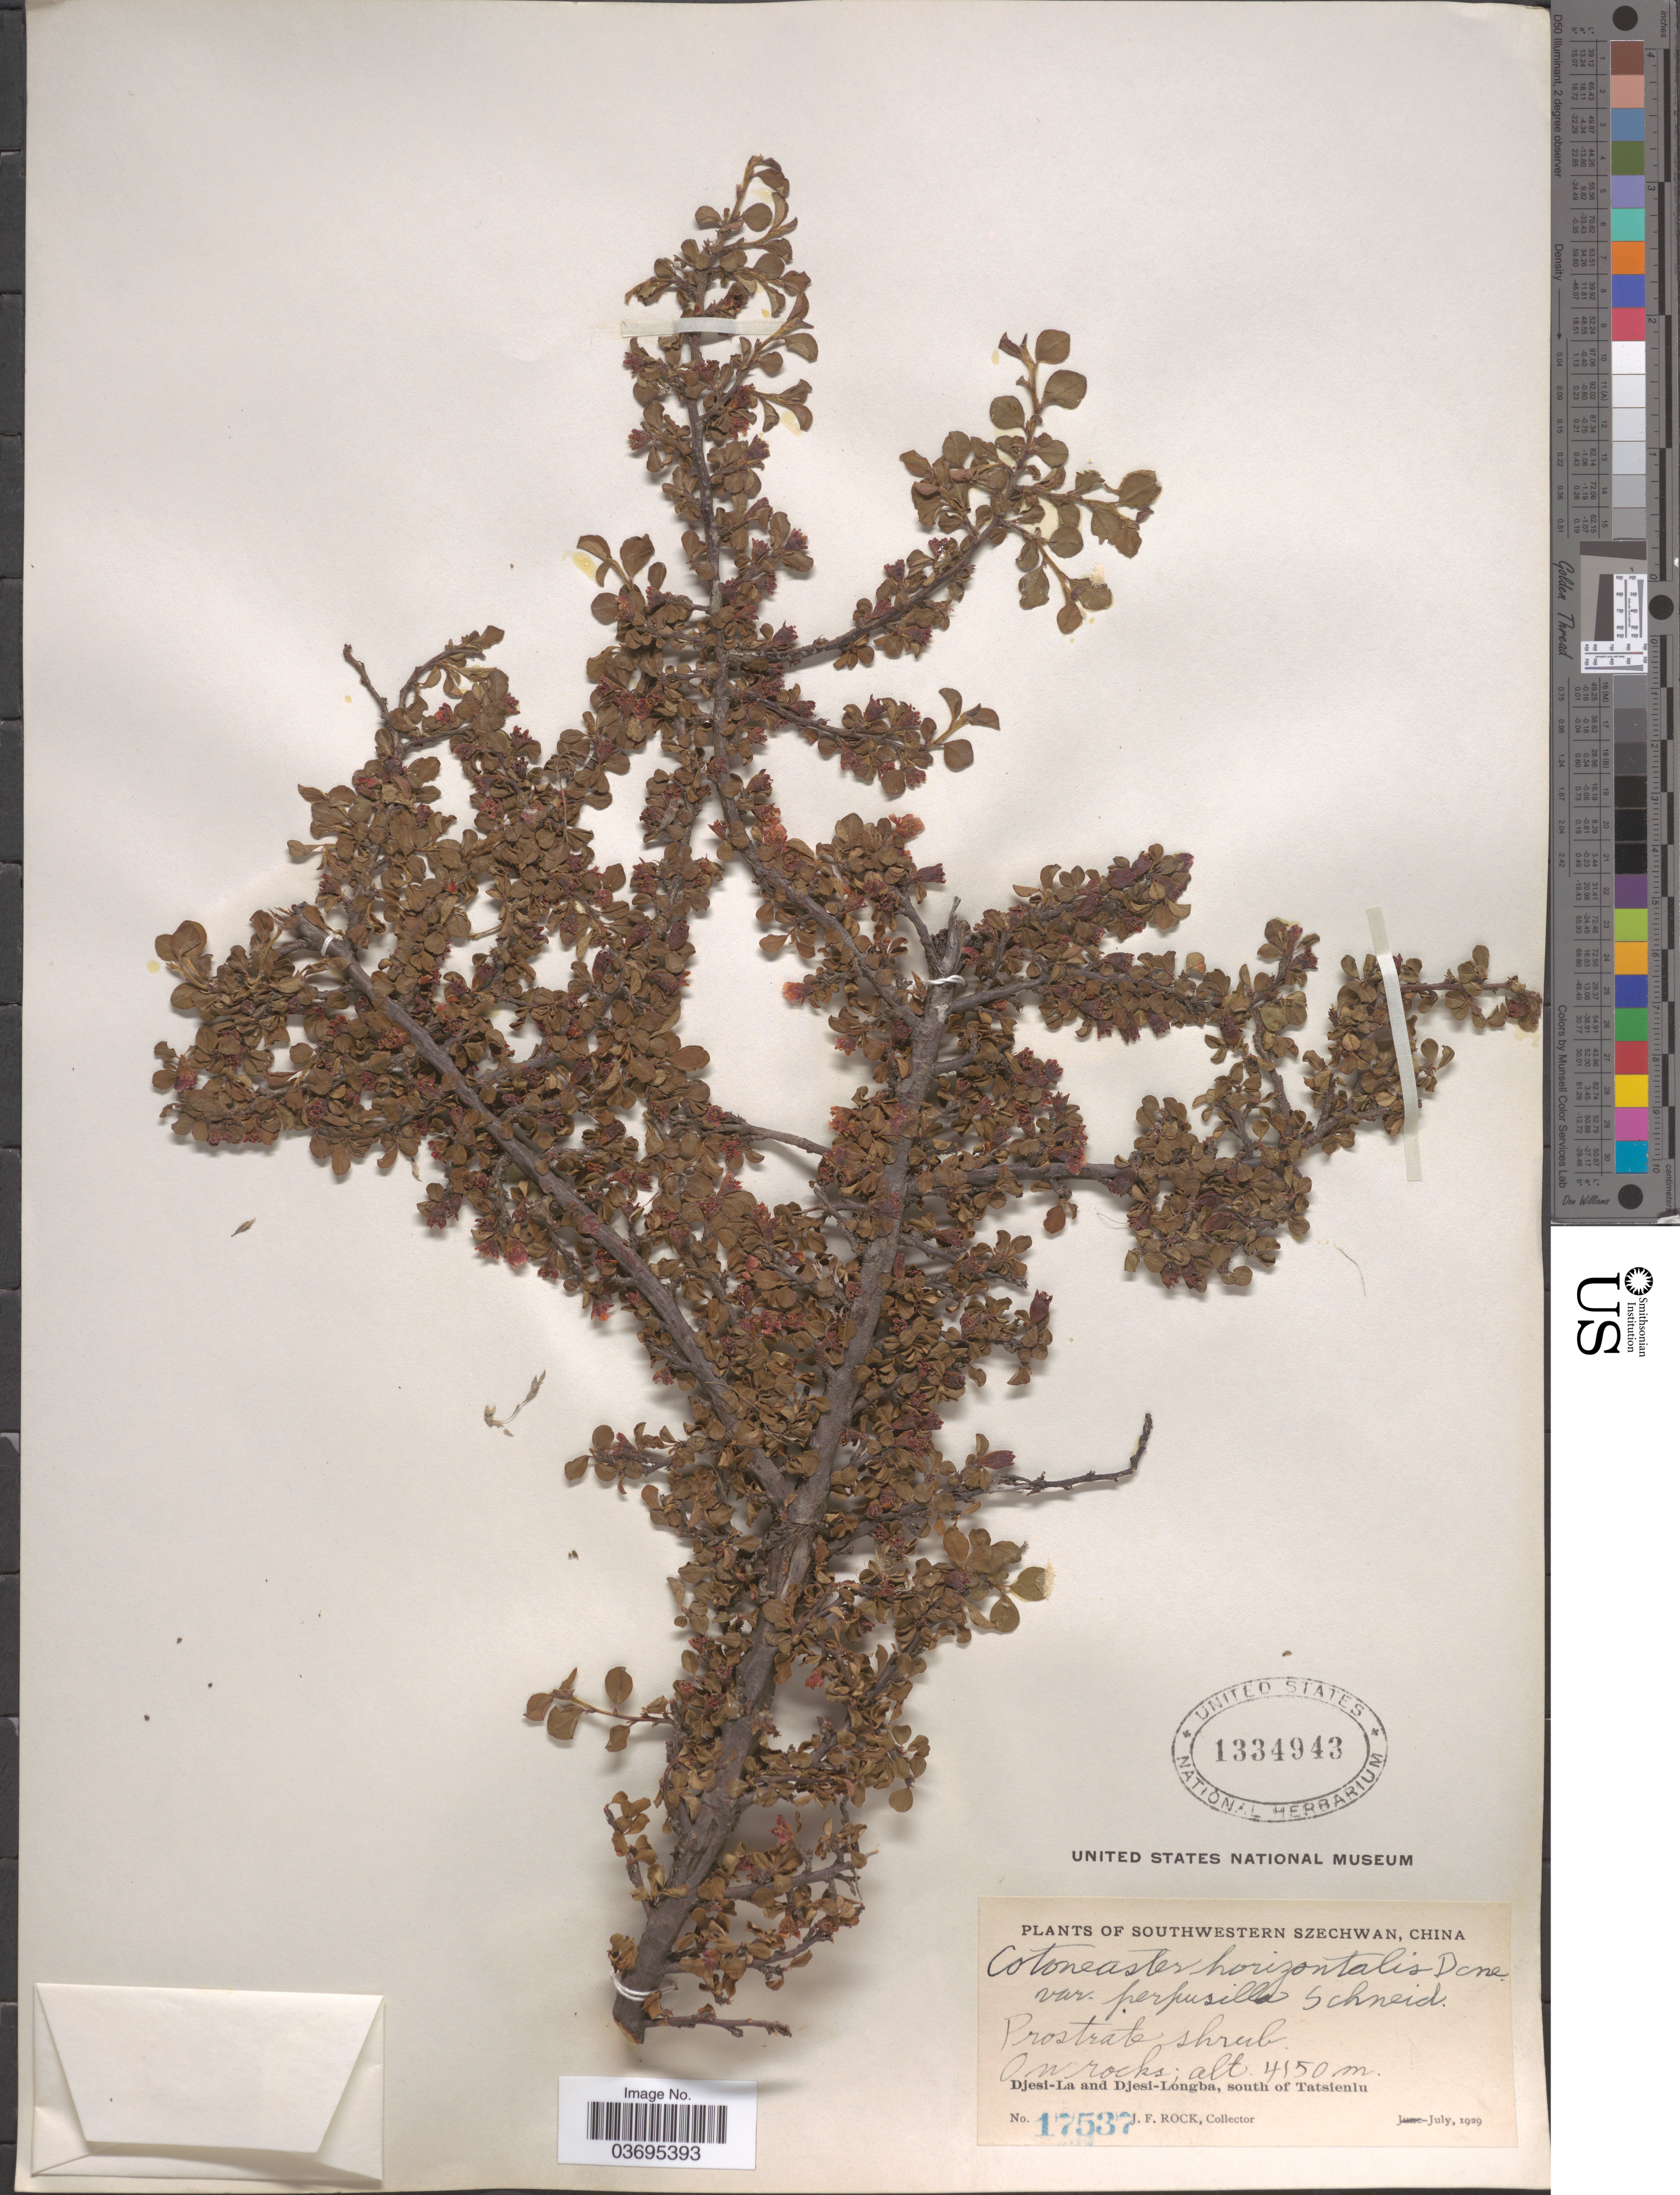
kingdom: Plantae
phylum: Tracheophyta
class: Magnoliopsida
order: Rosales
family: Rosaceae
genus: Cotoneaster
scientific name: Cotoneaster horizontalis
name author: Decne.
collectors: J. Rock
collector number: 17537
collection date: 1929-07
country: China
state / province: Sichuan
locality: Southwestern Szechwan. On rocks, Djesi-La and Djesi-Longba, south of Tatsienlu.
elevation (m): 4150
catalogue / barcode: US 1334943